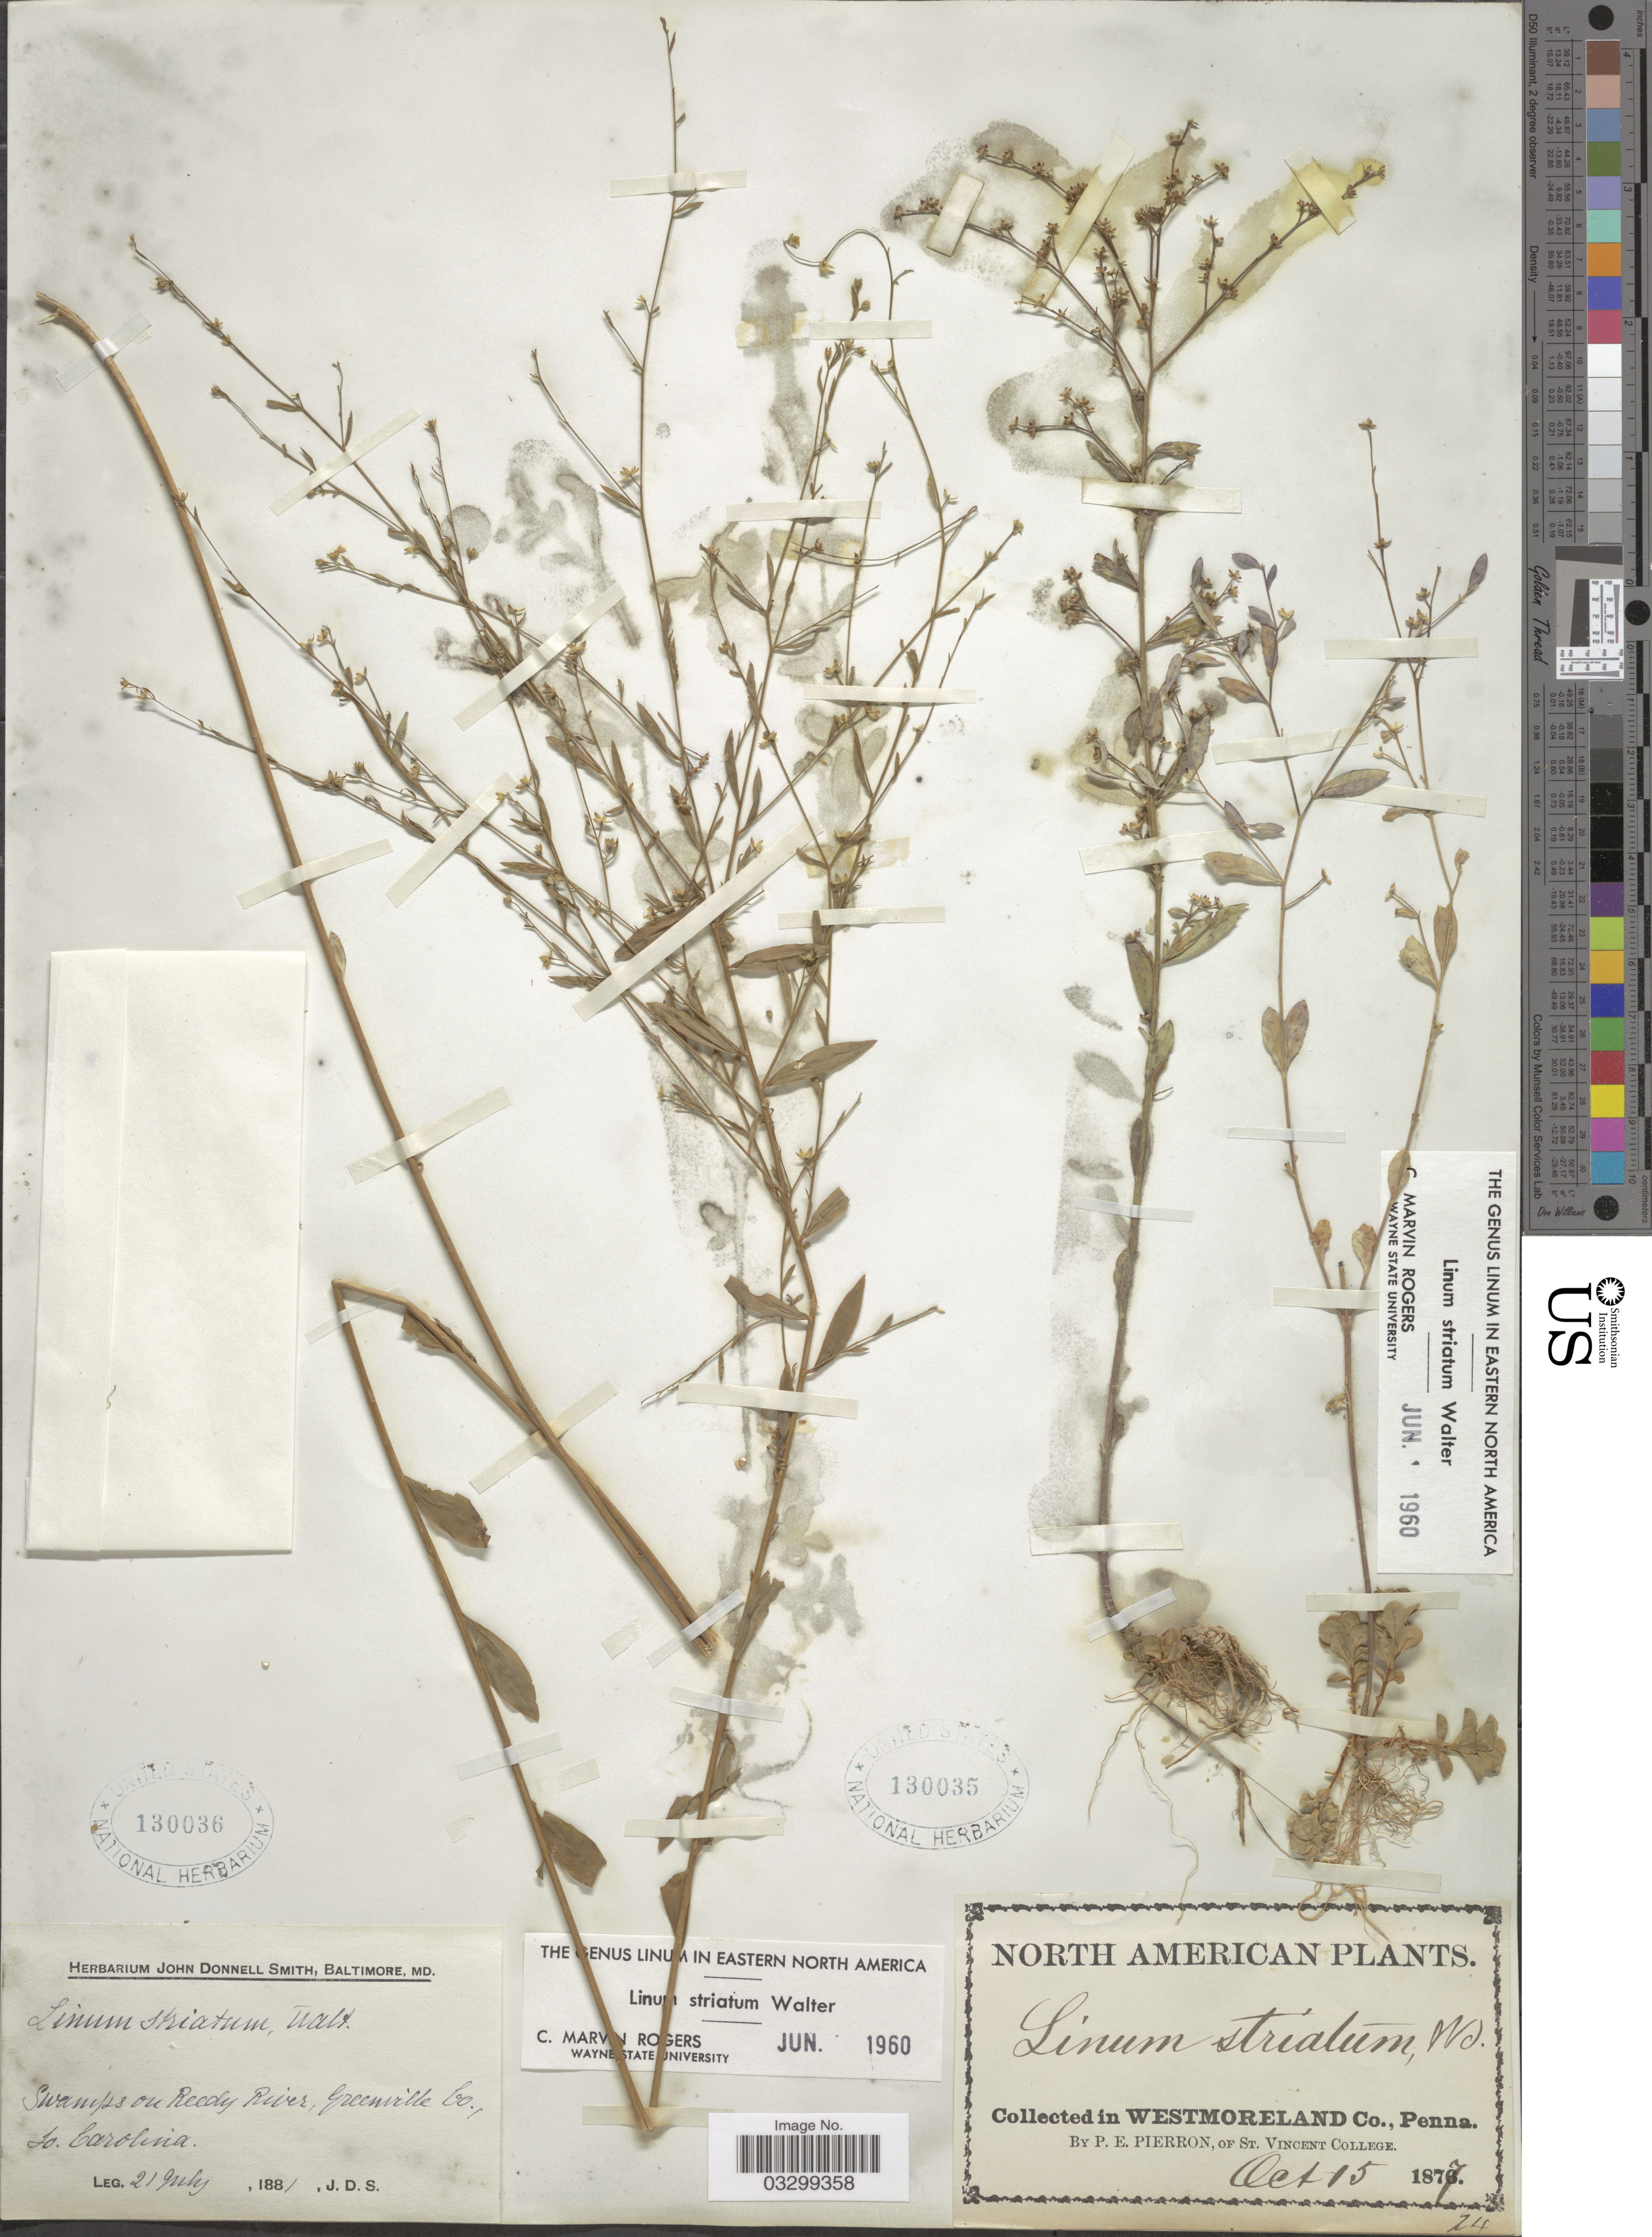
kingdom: Plantae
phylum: Tracheophyta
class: Magnoliopsida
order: Malpighiales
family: Linaceae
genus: Linum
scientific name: Linum striatum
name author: Walter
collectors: P. Pierron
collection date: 1877-10-15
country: United States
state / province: Pennsylvania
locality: Westmoreland Co.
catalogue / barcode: US 130035-2